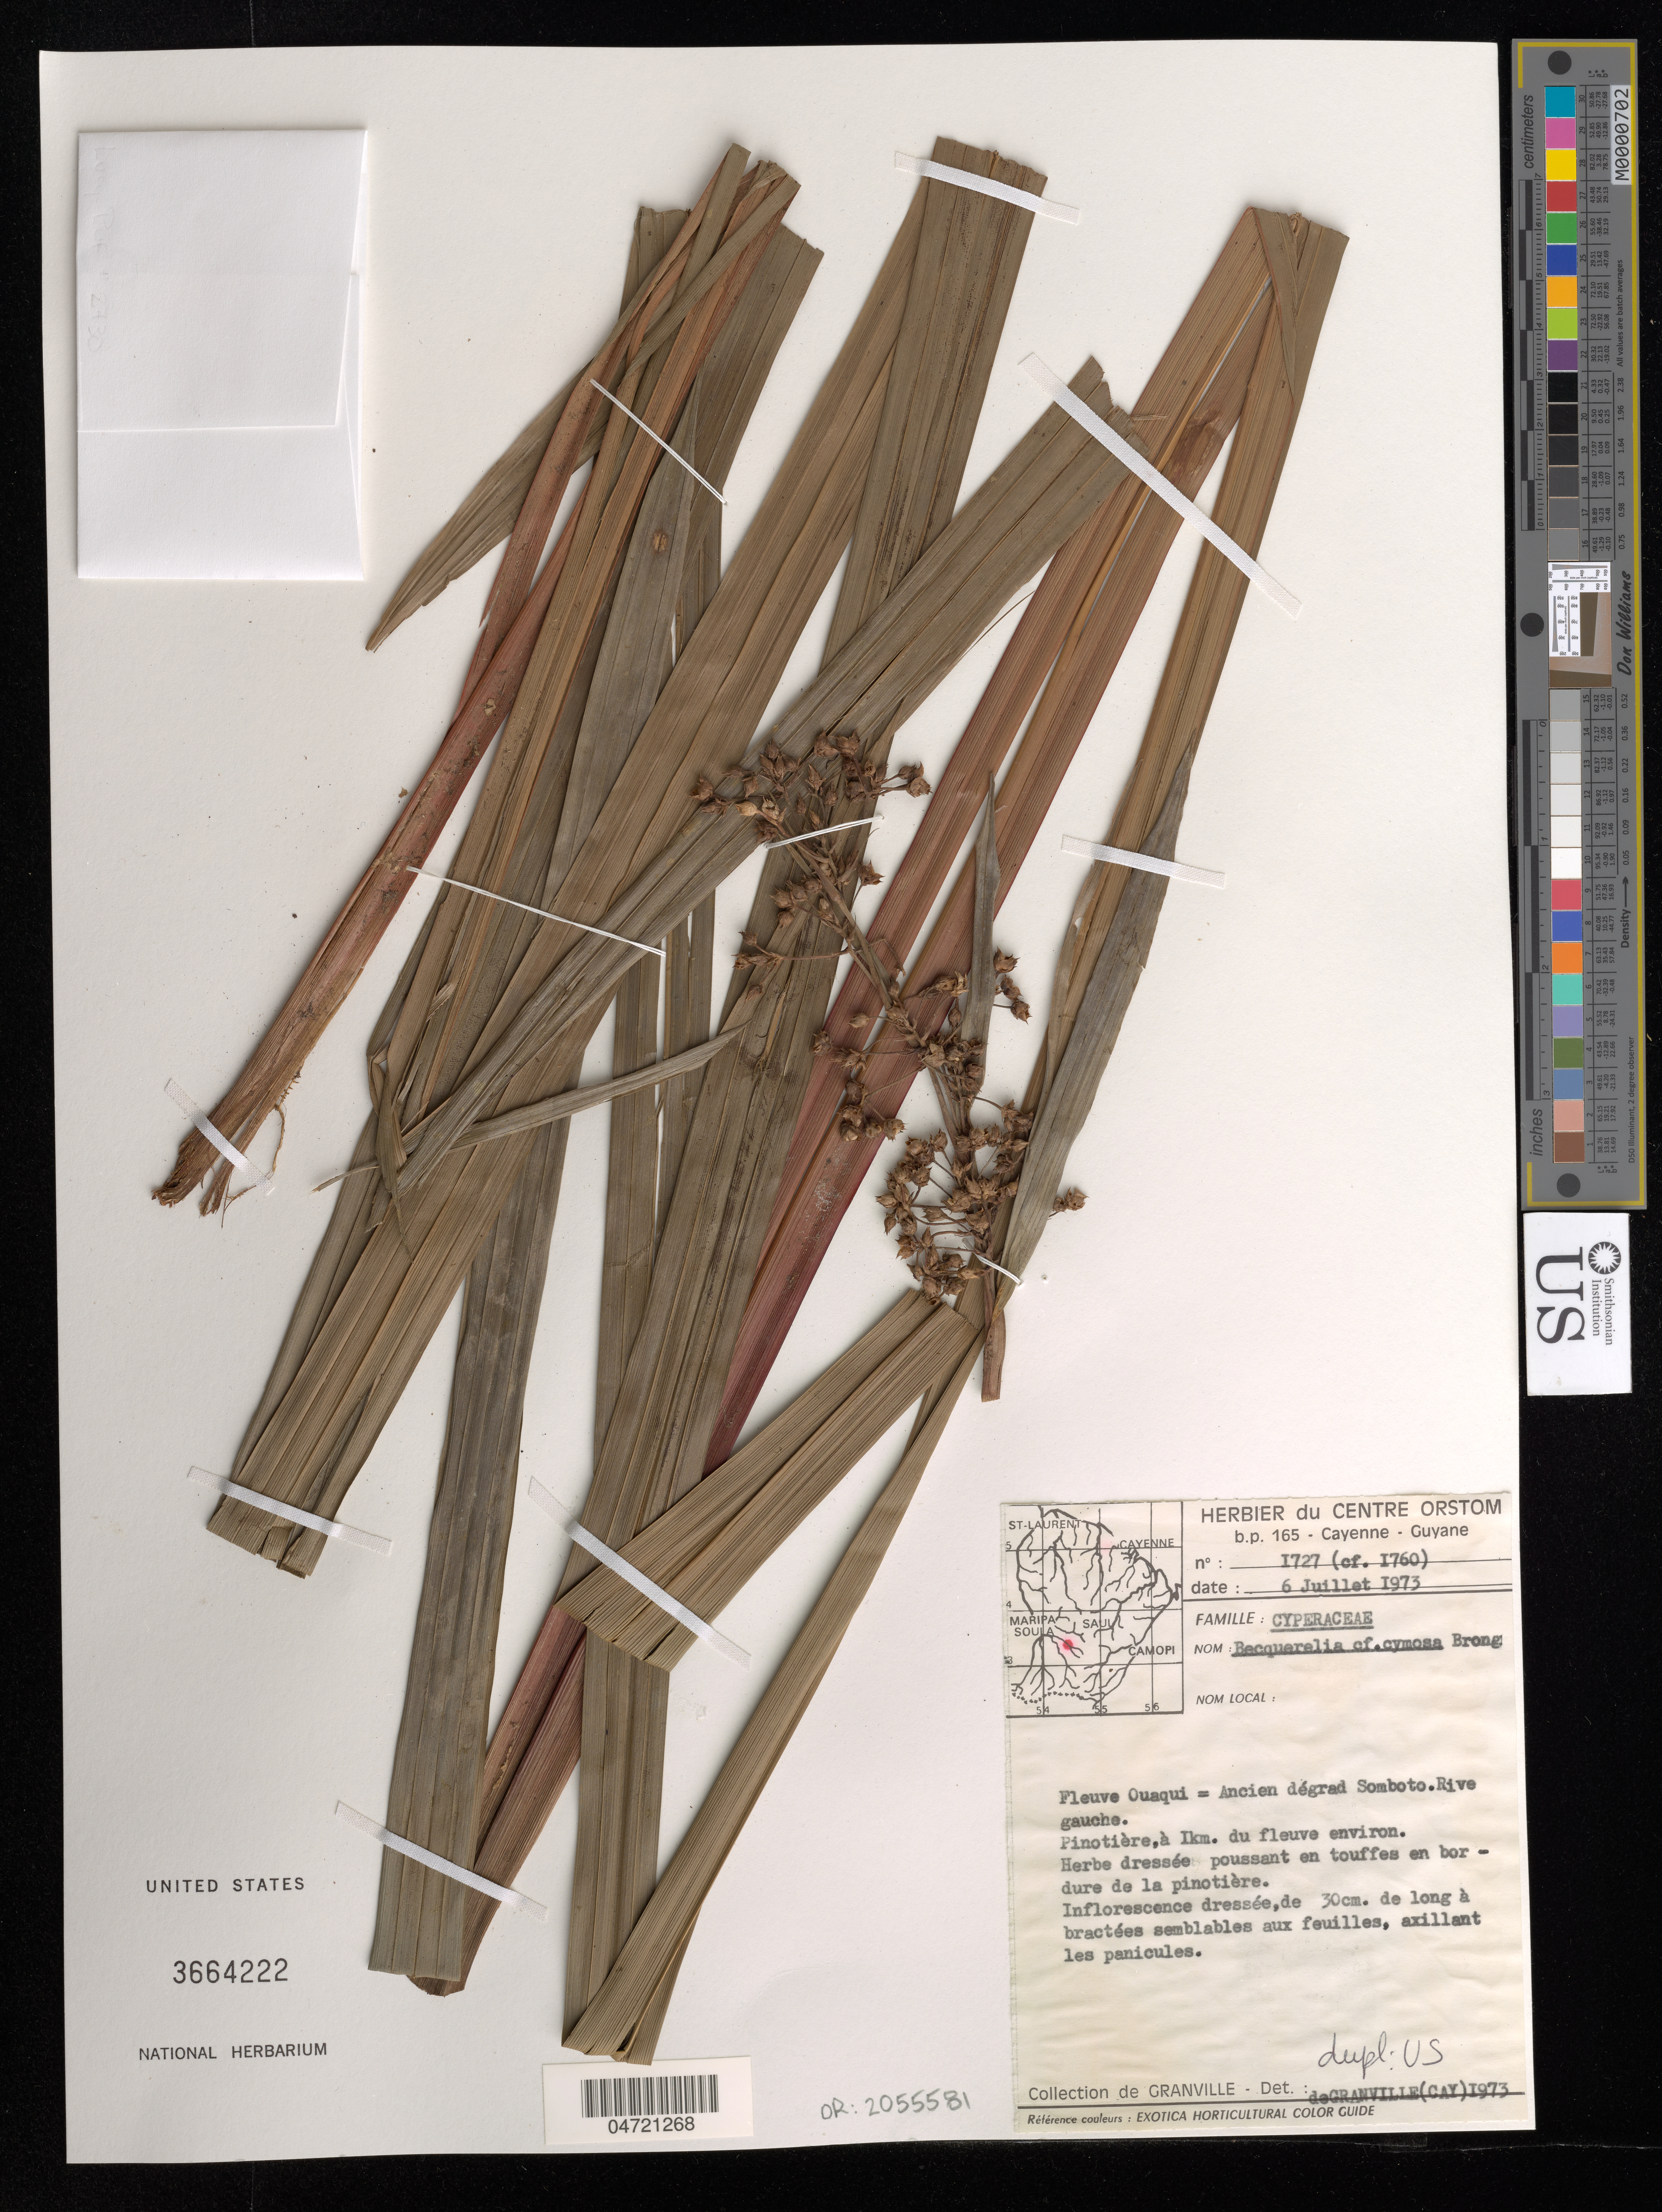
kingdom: Plantae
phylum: Tracheophyta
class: Liliopsida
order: Poales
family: Cyperaceae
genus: Becquerelia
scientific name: Becquerelia cymosa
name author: Brongn.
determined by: Granville, J. J. de, (CAY), Institut de Recherche pour le Developpement (IRD) (FRENCH GUIANA)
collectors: J.-J. de Granville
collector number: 1727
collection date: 1973-07-06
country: French Guiana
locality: Fleuve Ouaqui. Ancien dégrad Somboto. Rive gauche.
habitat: Pinotière. à 1 km du fleuve environ.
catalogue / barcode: US 3664222